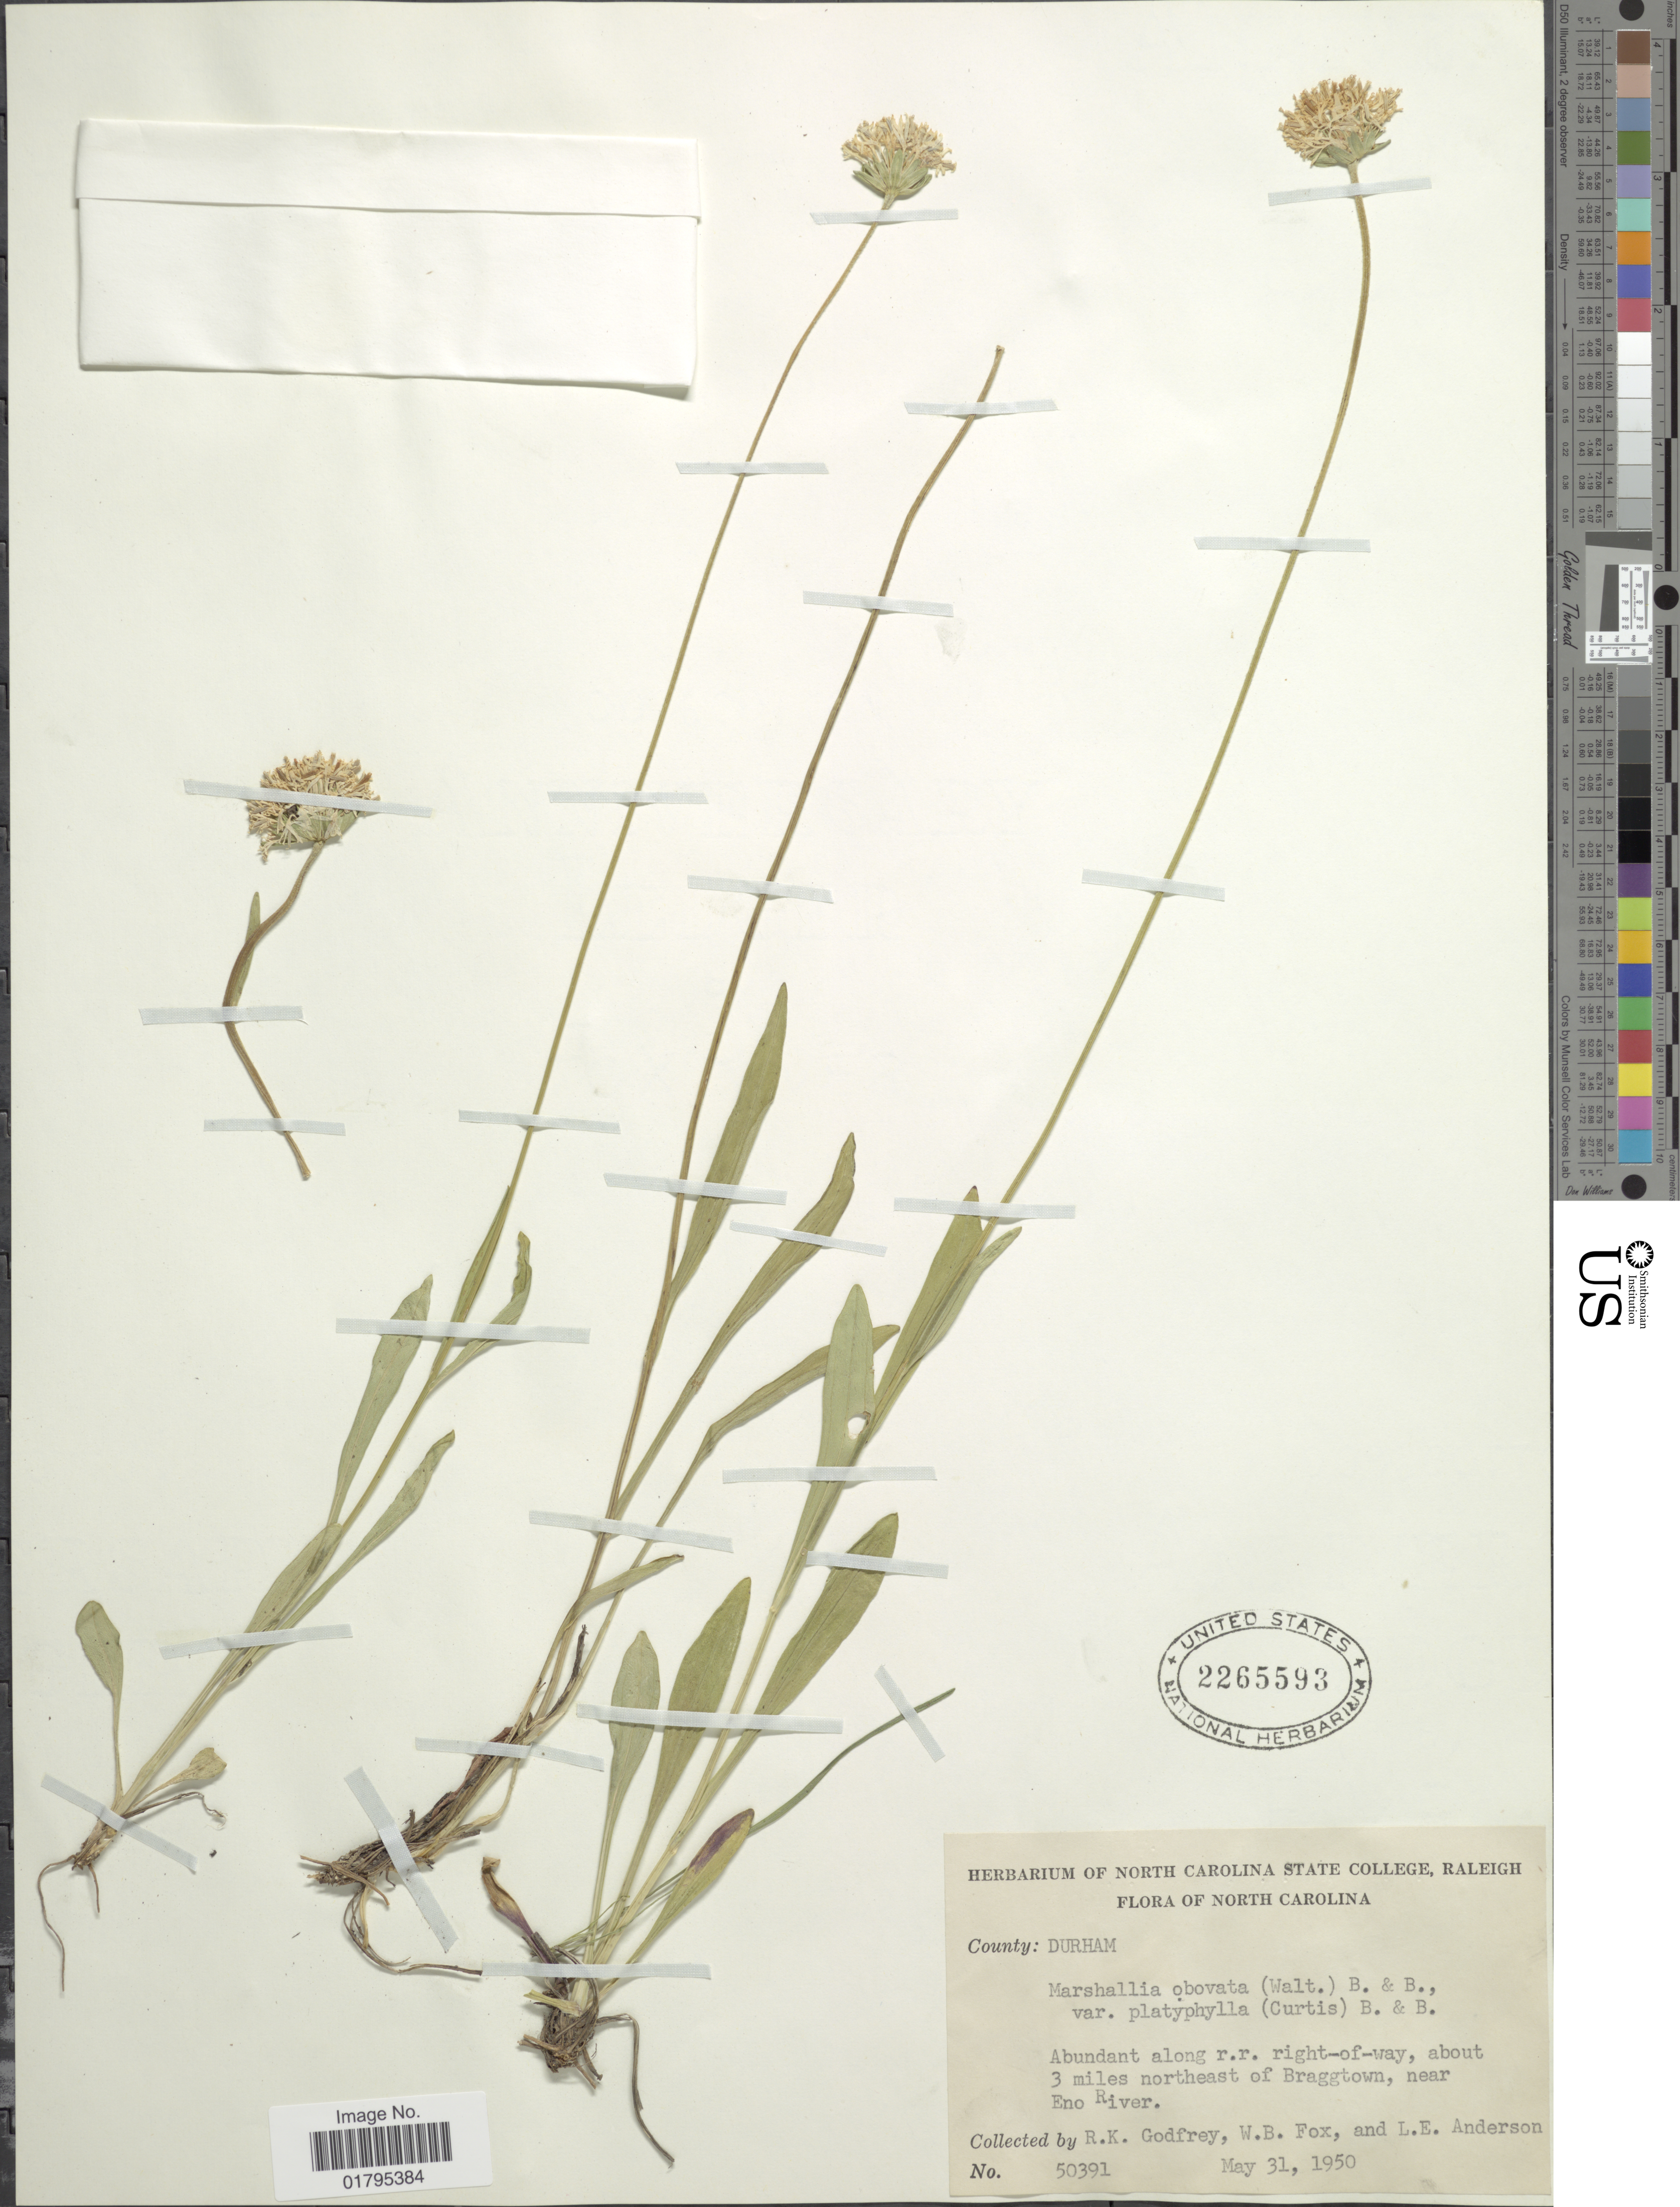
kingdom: Plantae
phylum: Tracheophyta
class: Magnoliopsida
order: Asterales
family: Asteraceae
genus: Marshallia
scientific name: Marshallia obovata var. obovata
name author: (Walter) Beadle & F.E. Boynton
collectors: R. K. Godfrey, W. B. Fox & L. E. Anderson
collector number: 50391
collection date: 1950-05-31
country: United States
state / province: North Carolina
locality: County: Durham, Abundant along r. r. right-of way about 3 miles northeast of Braggtown near Eno River.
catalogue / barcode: US 2265593